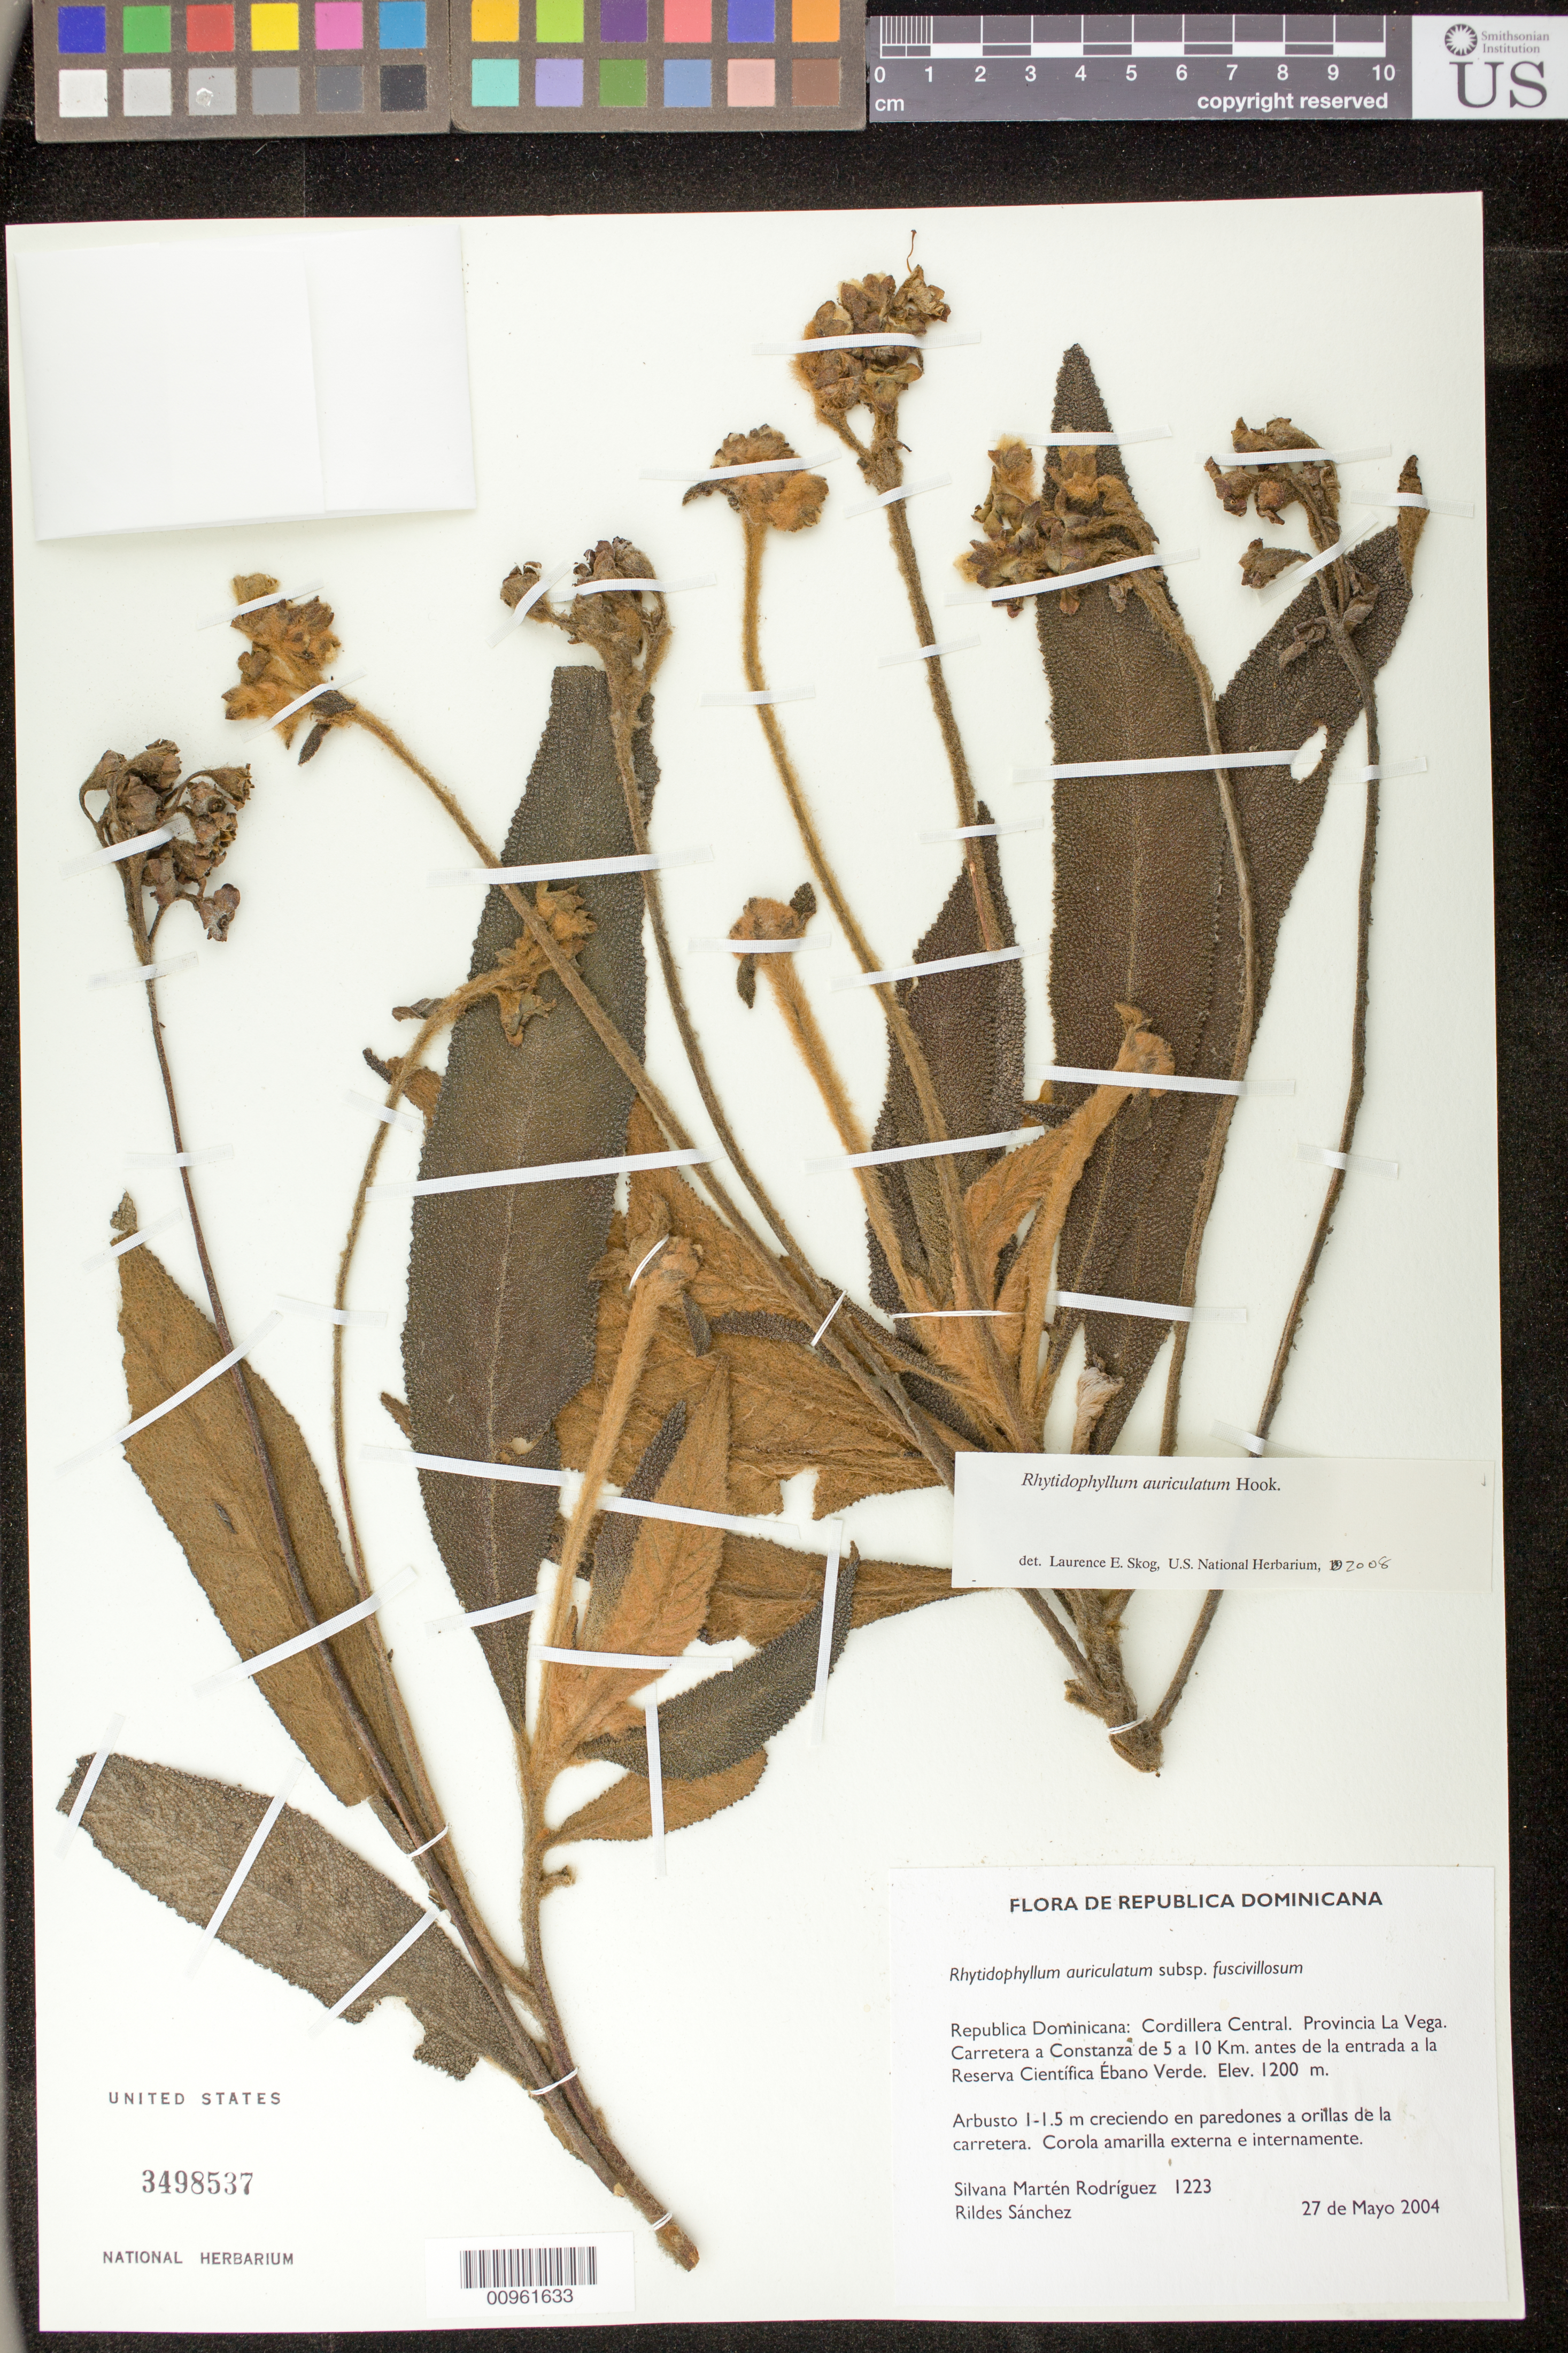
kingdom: Plantae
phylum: Tracheophyta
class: Magnoliopsida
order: Lamiales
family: Gesneriaceae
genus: Rhytidophyllum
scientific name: Rhytidophyllum auriculatum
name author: Hook.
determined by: Skog, Laurence E.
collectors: S. Martén-Rodríguez & R. Sanchez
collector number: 1223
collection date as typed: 27 May 2004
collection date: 2004-05-27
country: Dominican Republic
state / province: La Vega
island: Hispaniola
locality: Republica Dominicana: Cordillera Central. Provincia La Vega. Carretera a Constanza de 5 a 10 km antes de la entrada a la Reserva Científica Ebano Verde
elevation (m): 1200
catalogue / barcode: US 3498537